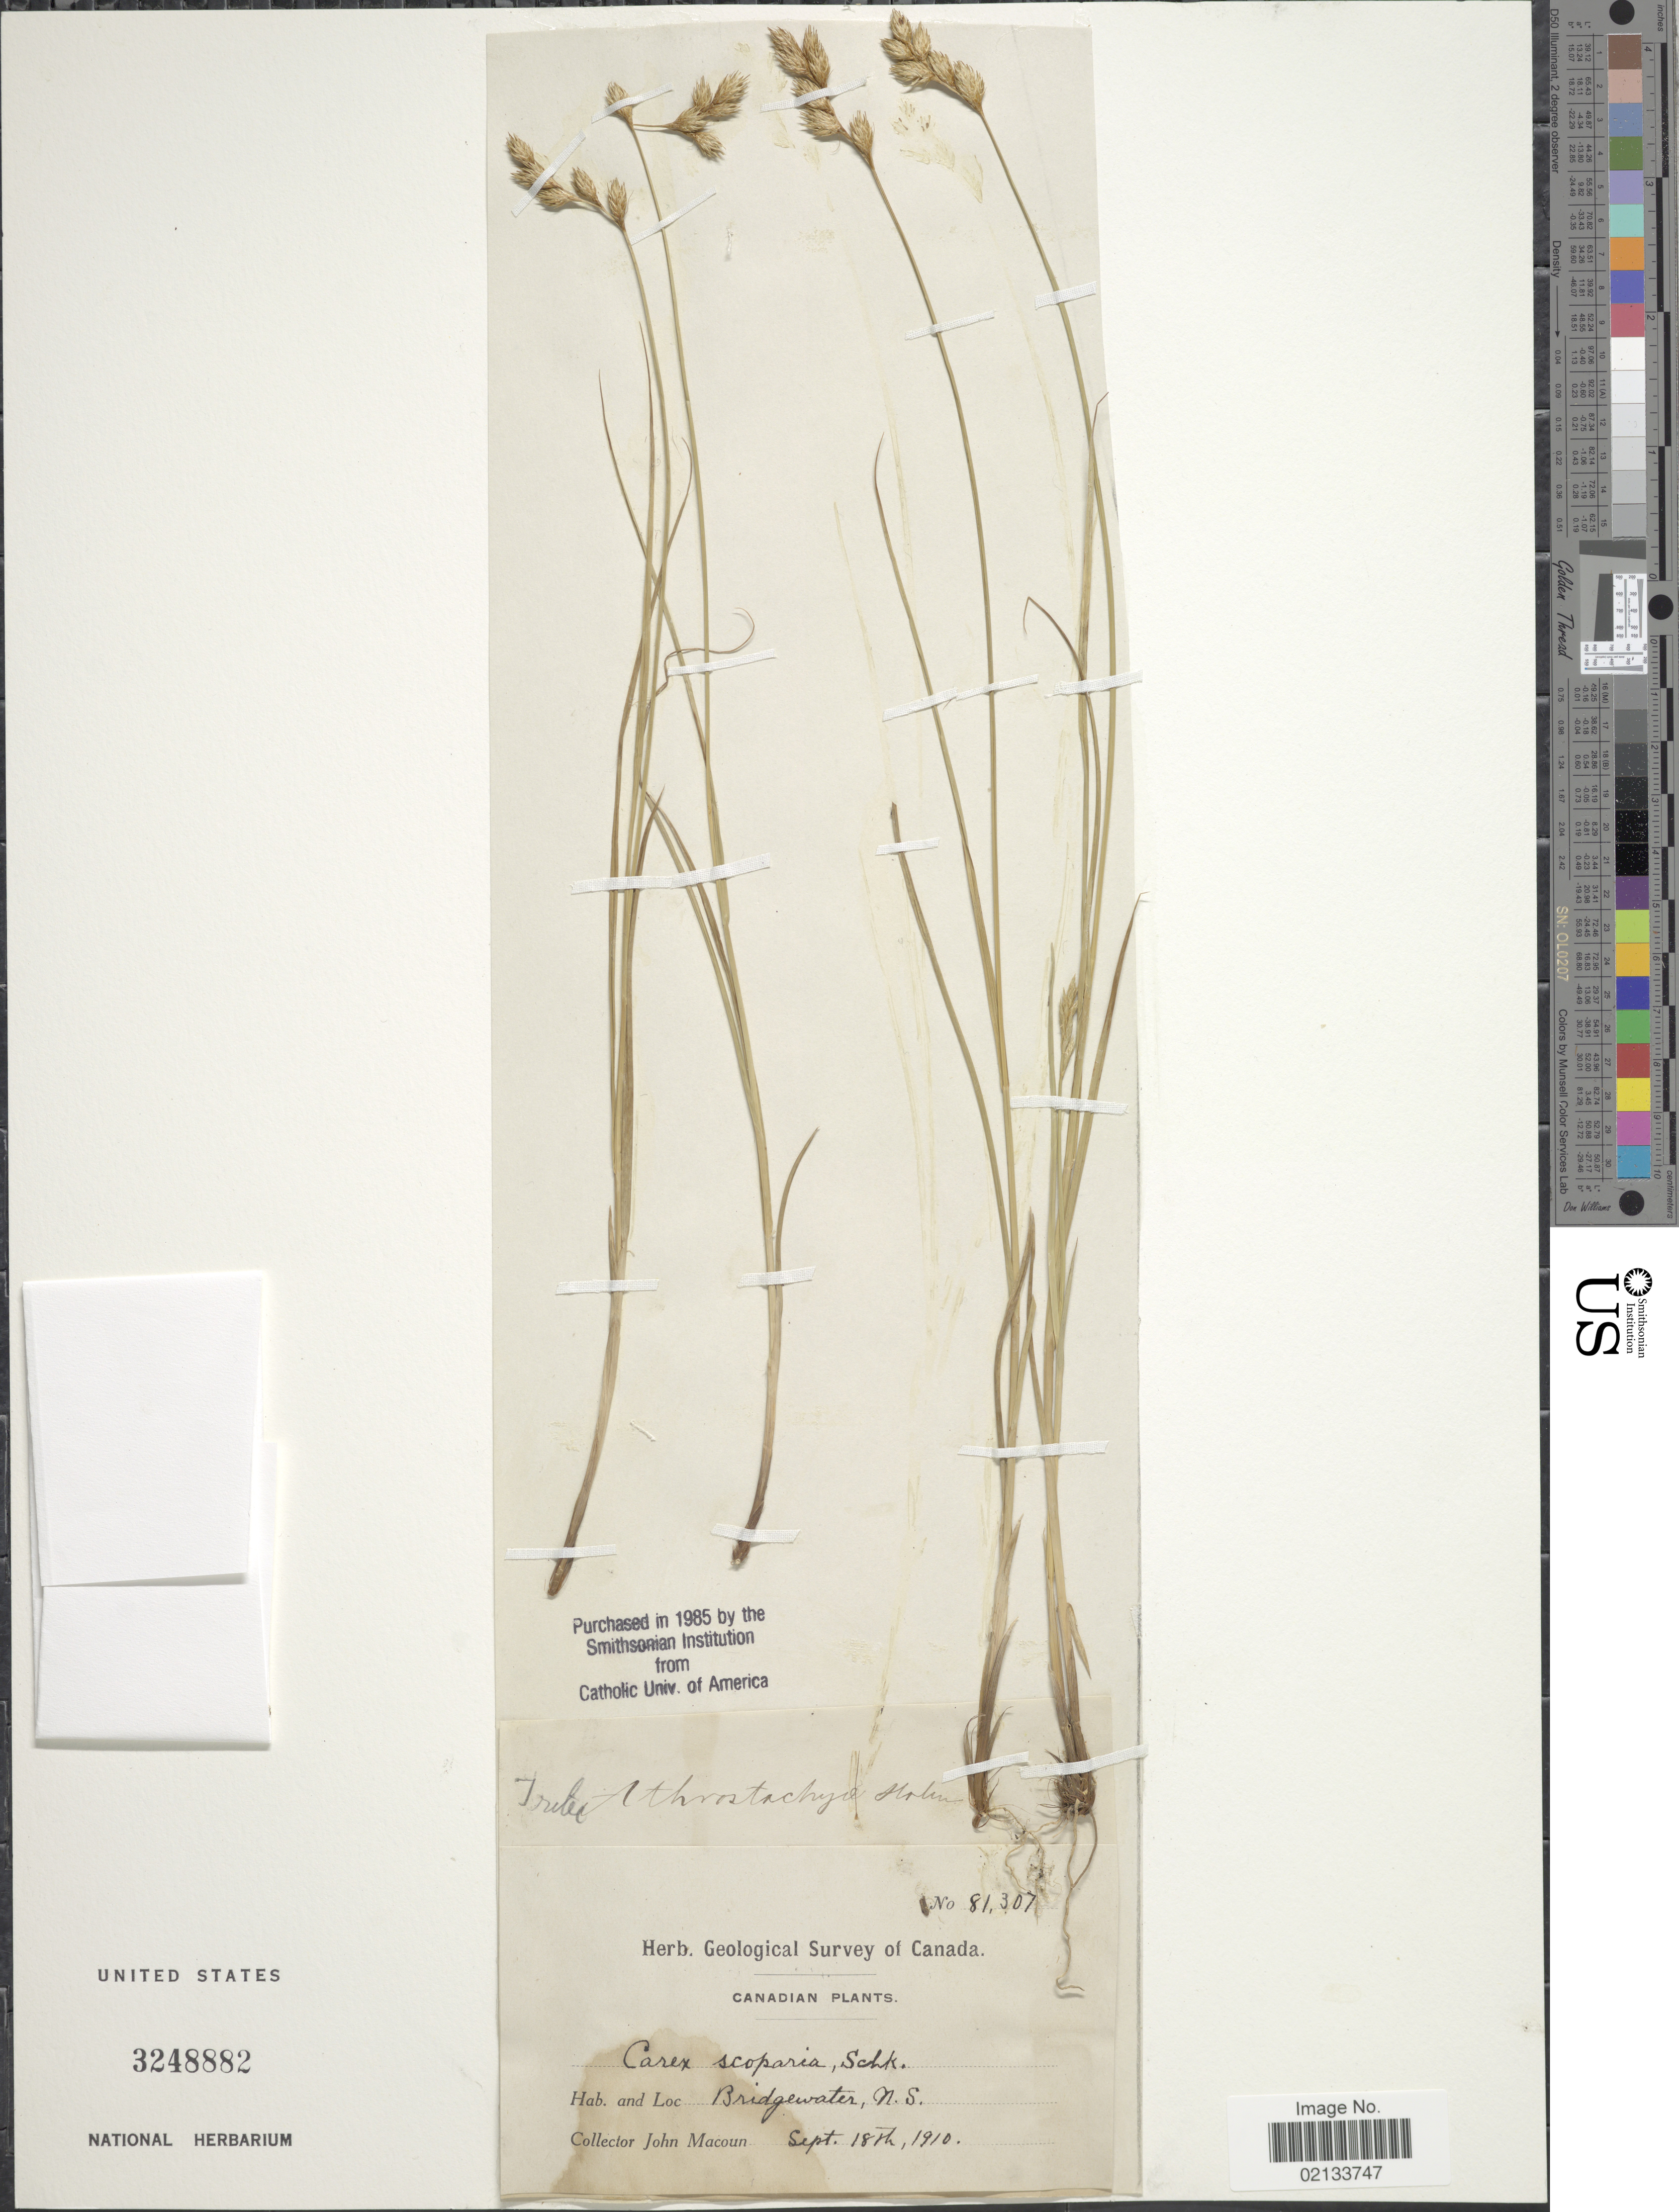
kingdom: Plantae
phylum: Tracheophyta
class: Liliopsida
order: Poales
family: Cyperaceae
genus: Carex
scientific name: Carex scoparia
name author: Schkuhr ex Willd.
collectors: J. Macoun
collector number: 81307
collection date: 1910-09-18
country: Canada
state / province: Nova Scotia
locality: Bridgewater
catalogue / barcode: US 3248882